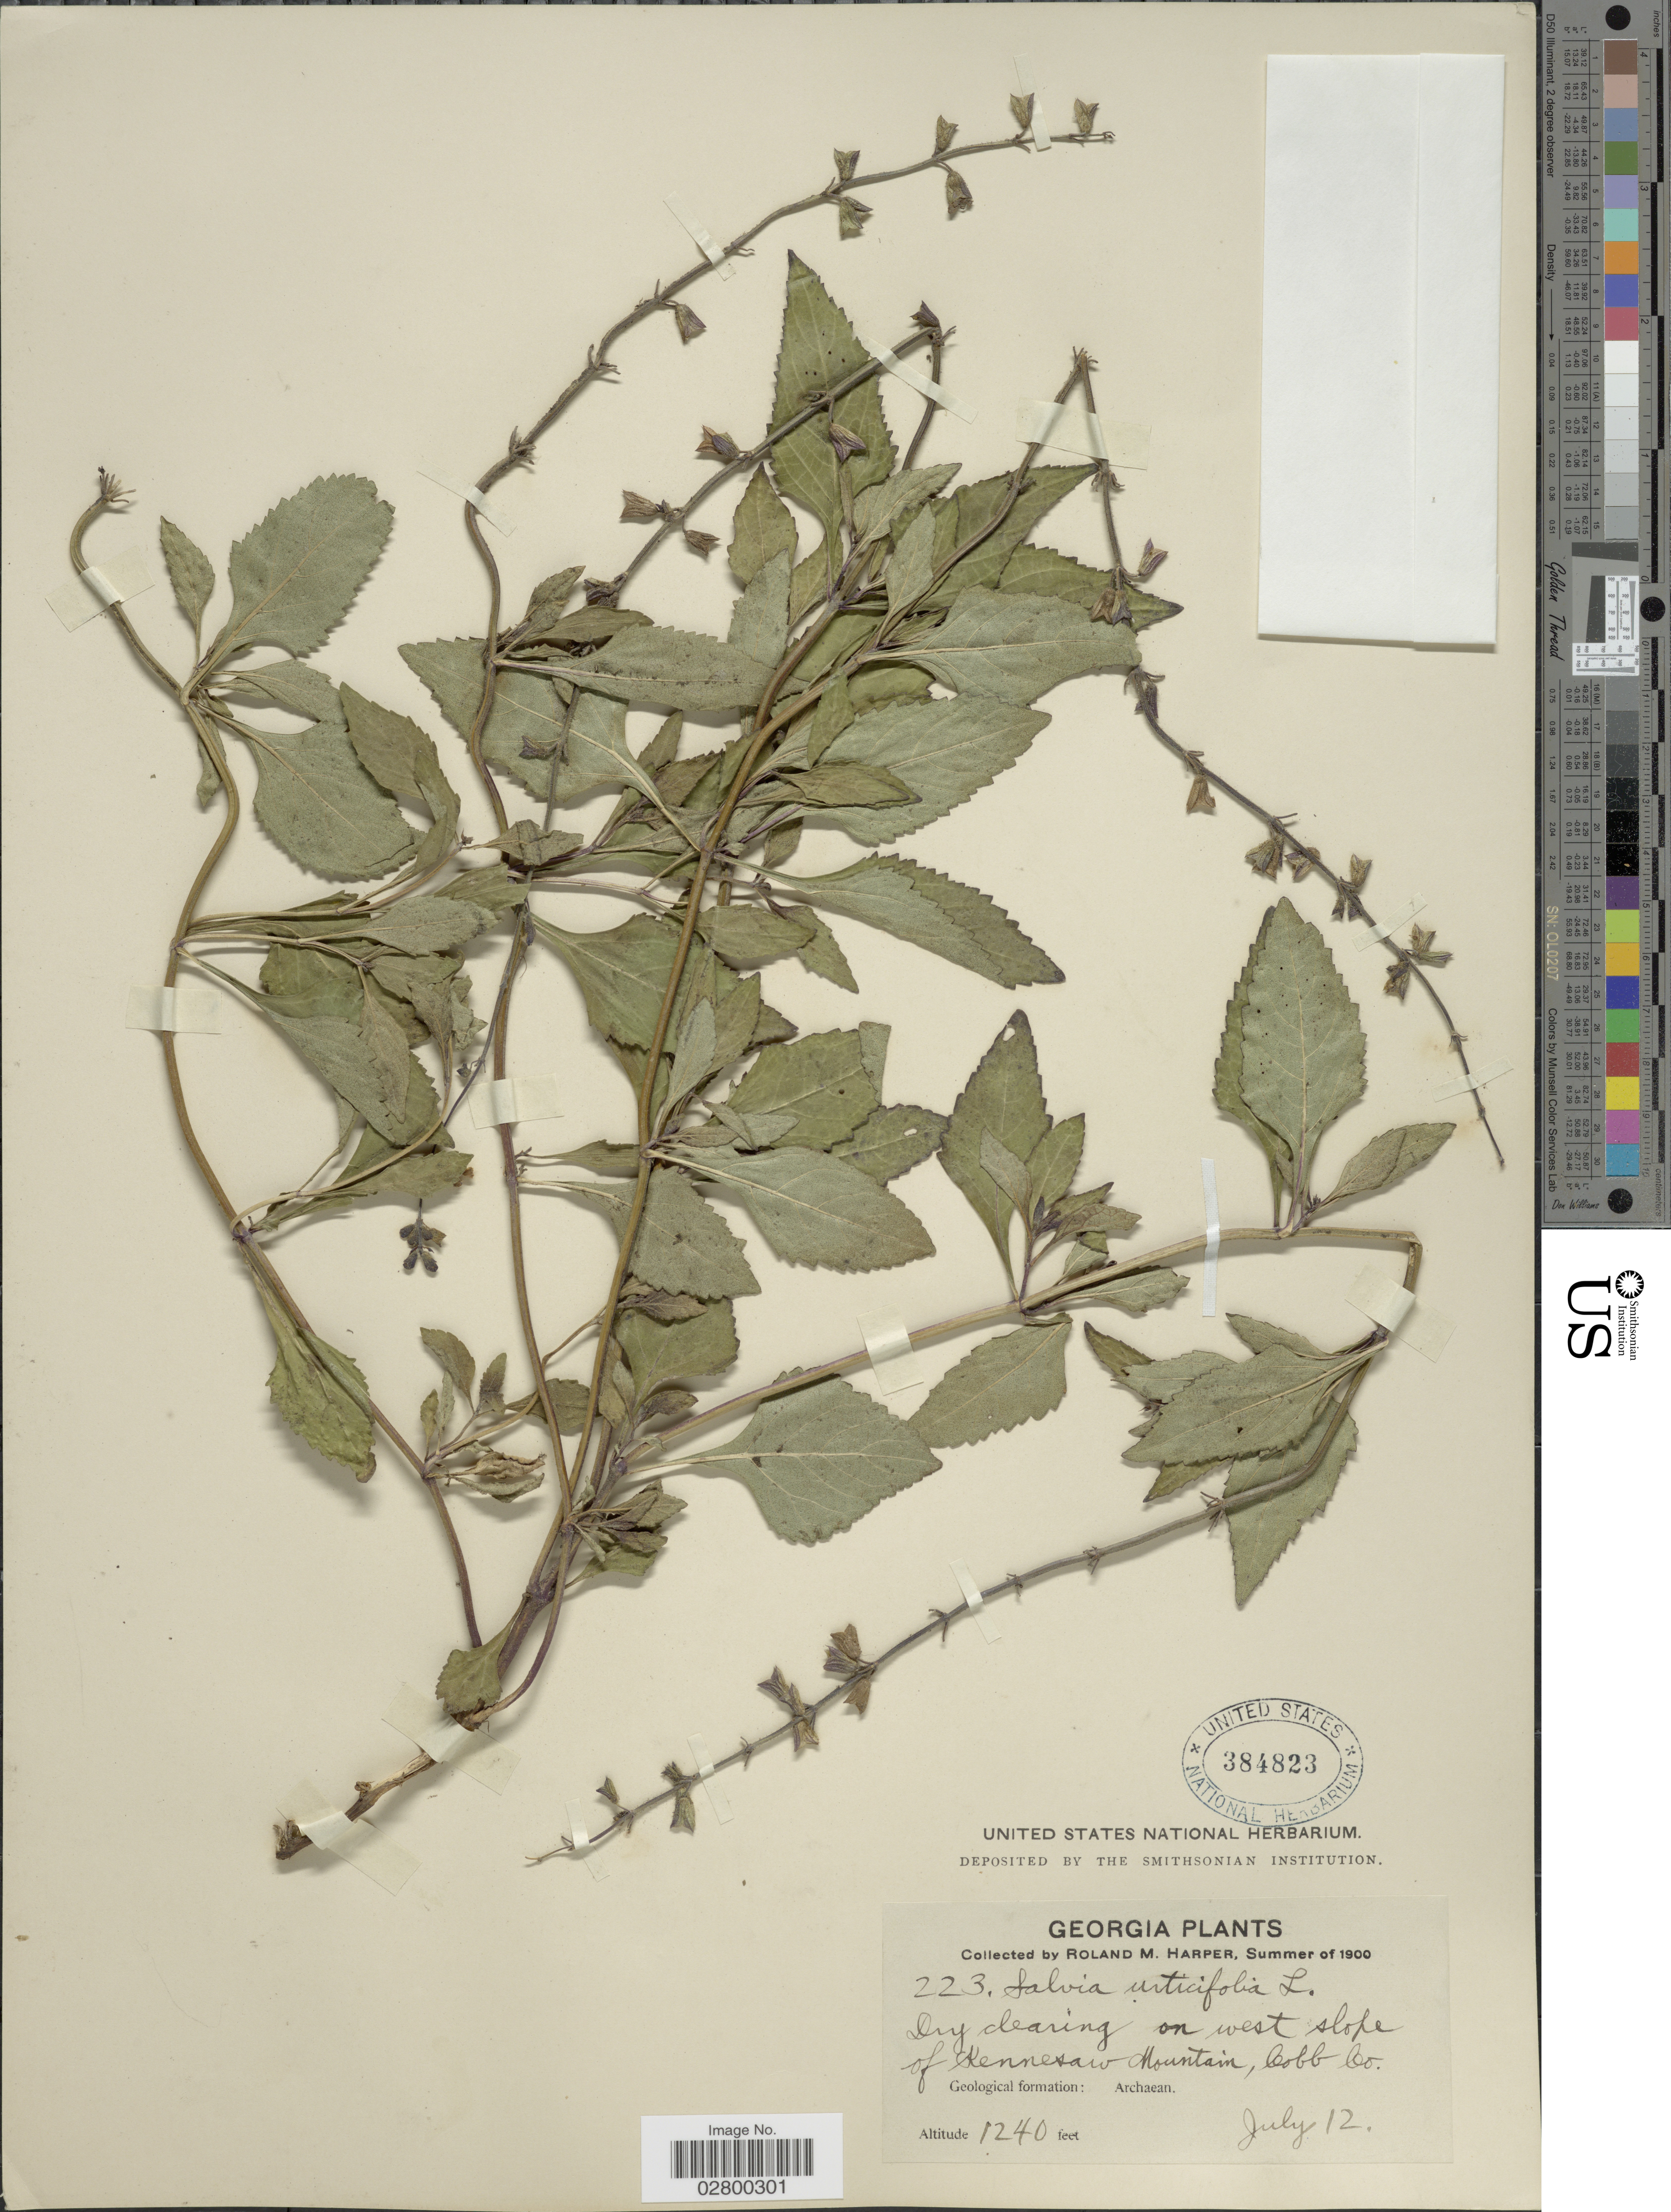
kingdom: Plantae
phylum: Tracheophyta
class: Magnoliopsida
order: Lamiales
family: Lamiaceae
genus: Salvia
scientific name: Salvia urticifolia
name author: L.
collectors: R. M. Harper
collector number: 223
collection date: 1900-07-12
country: United States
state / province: Georgia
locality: Dry clearing on west slope of Kennesaw Mountain, Cobb Co.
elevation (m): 378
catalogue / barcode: US 384823